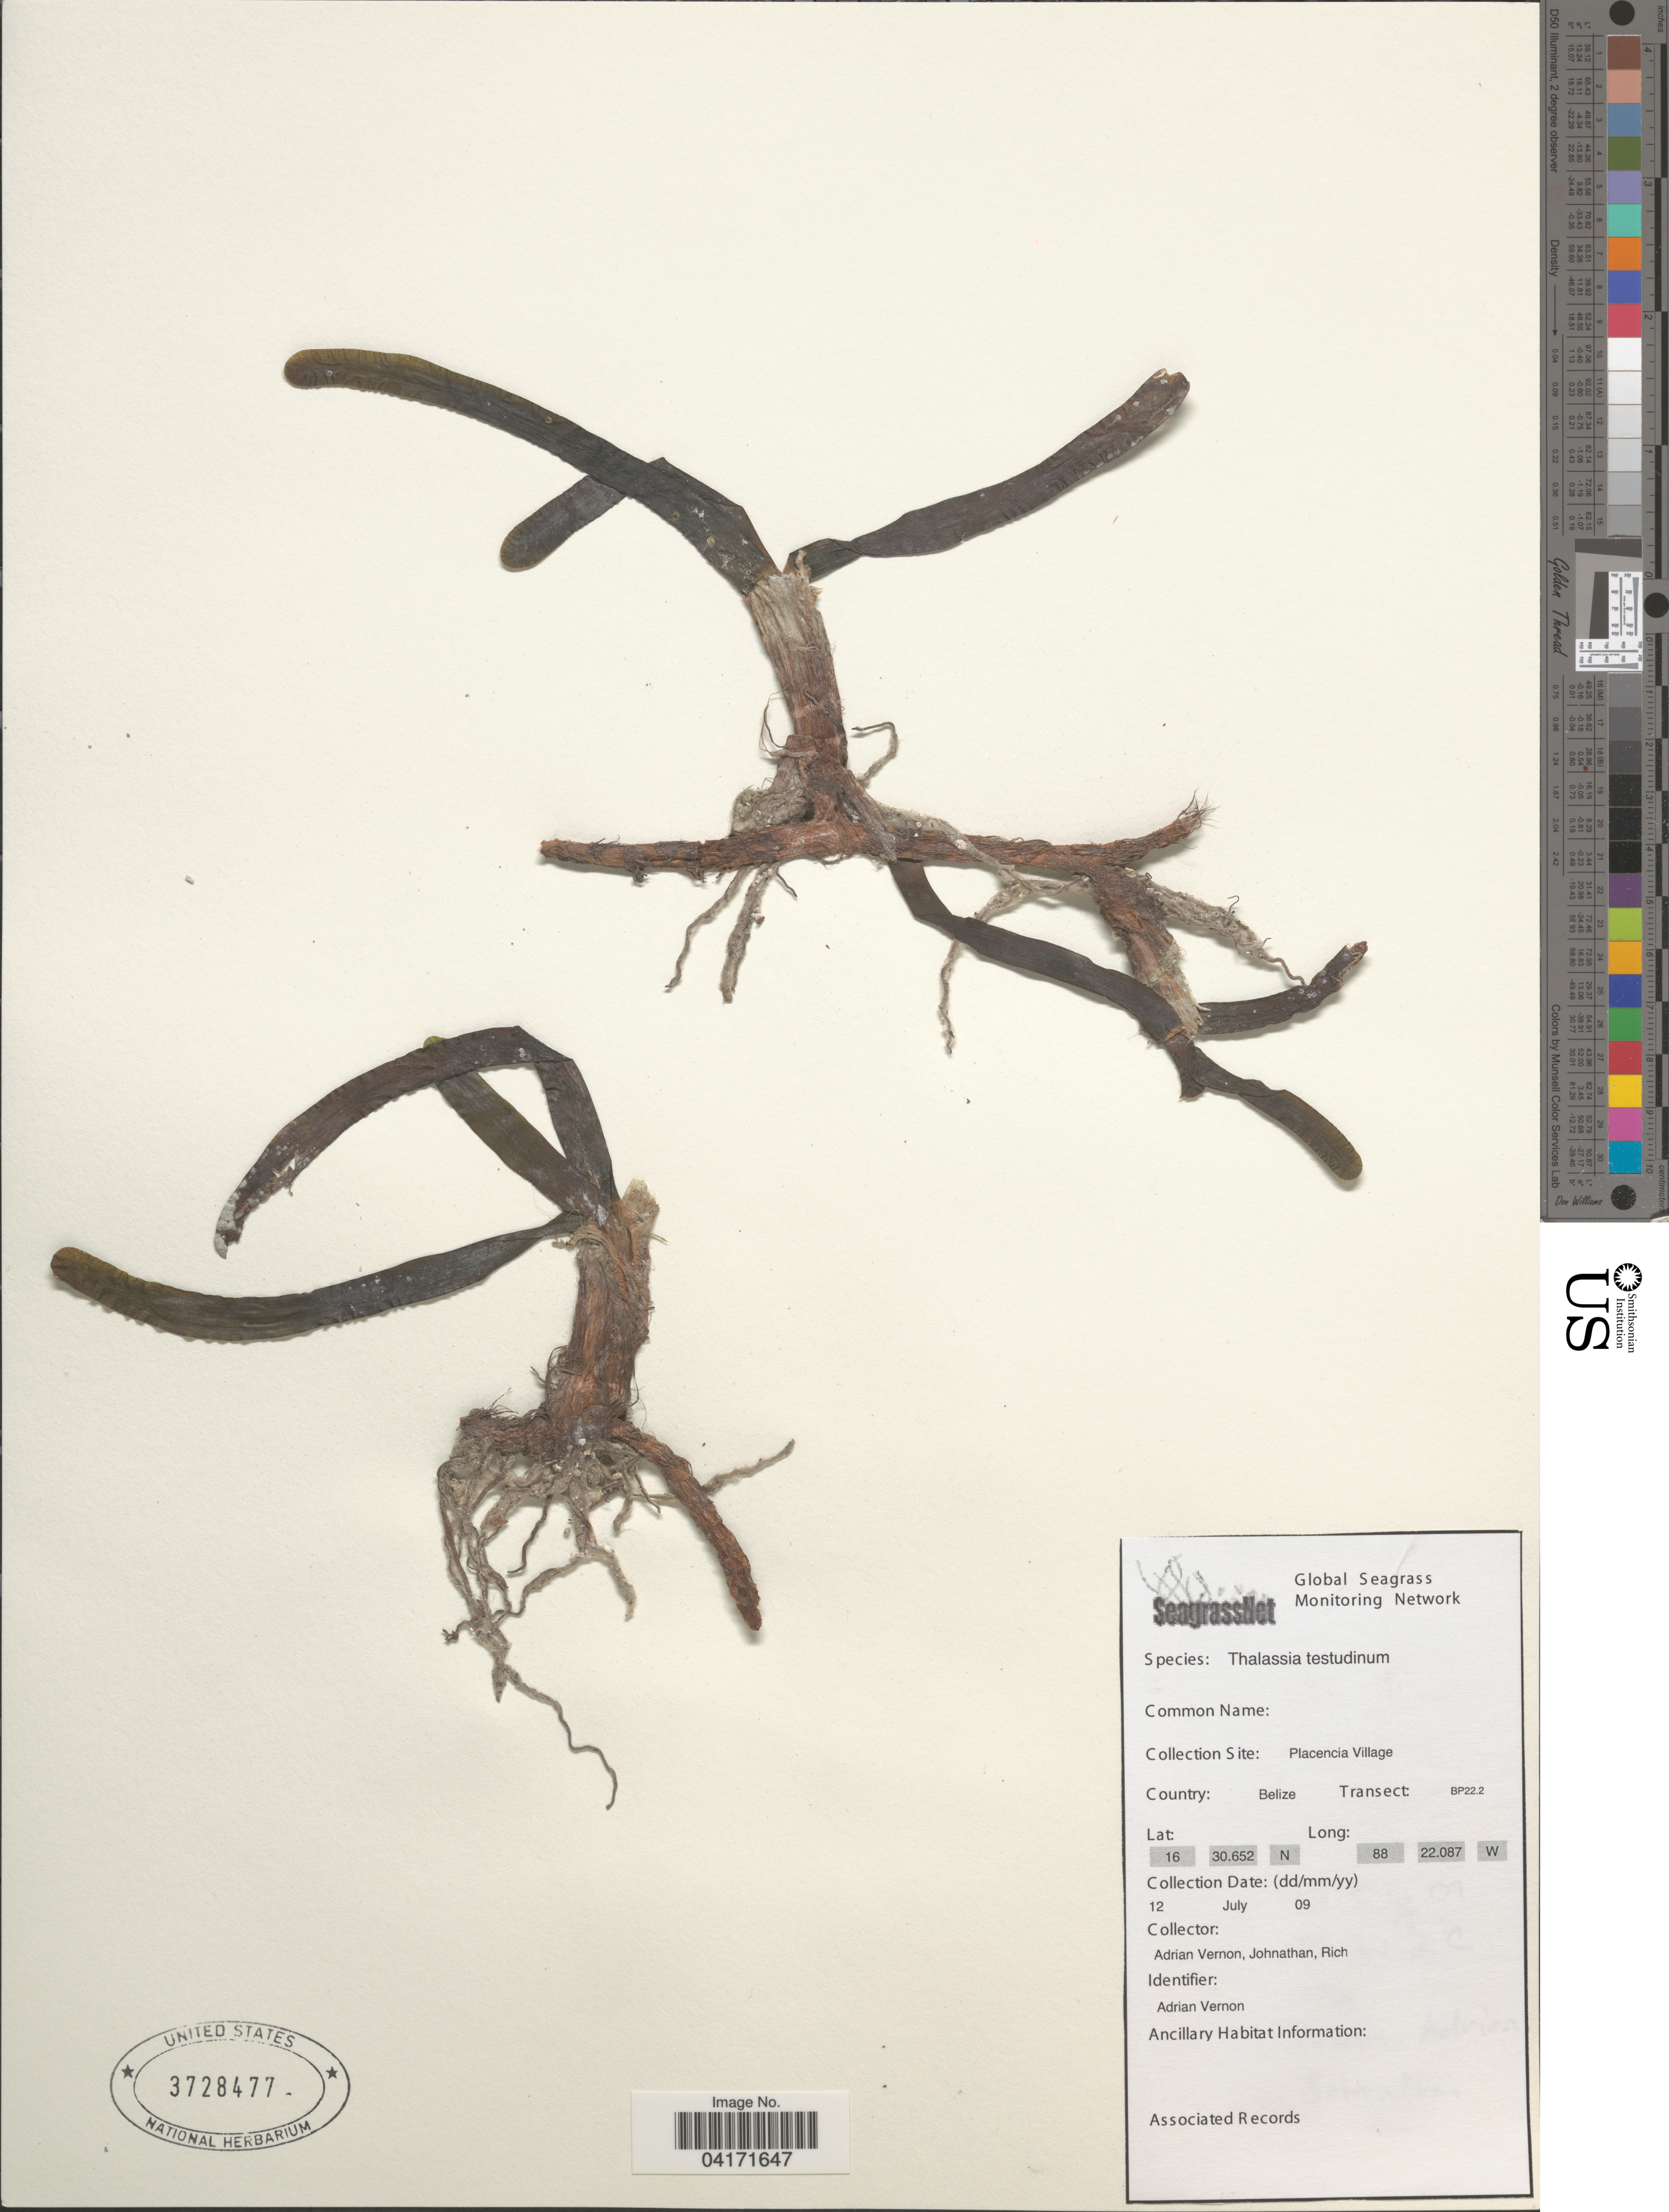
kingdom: Plantae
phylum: Tracheophyta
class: Liliopsida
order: Alismatales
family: Hydrocharitaceae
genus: Thalassia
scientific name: Thalassia testudinum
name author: Banks & Sol. ex K.D. Koenig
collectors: A. Vernon, Johnathan & Rich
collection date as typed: Transcribed d/m/y: 12/7/9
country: Belize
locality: Placencia Village. Transect: BP22.2.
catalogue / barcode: US 3728477